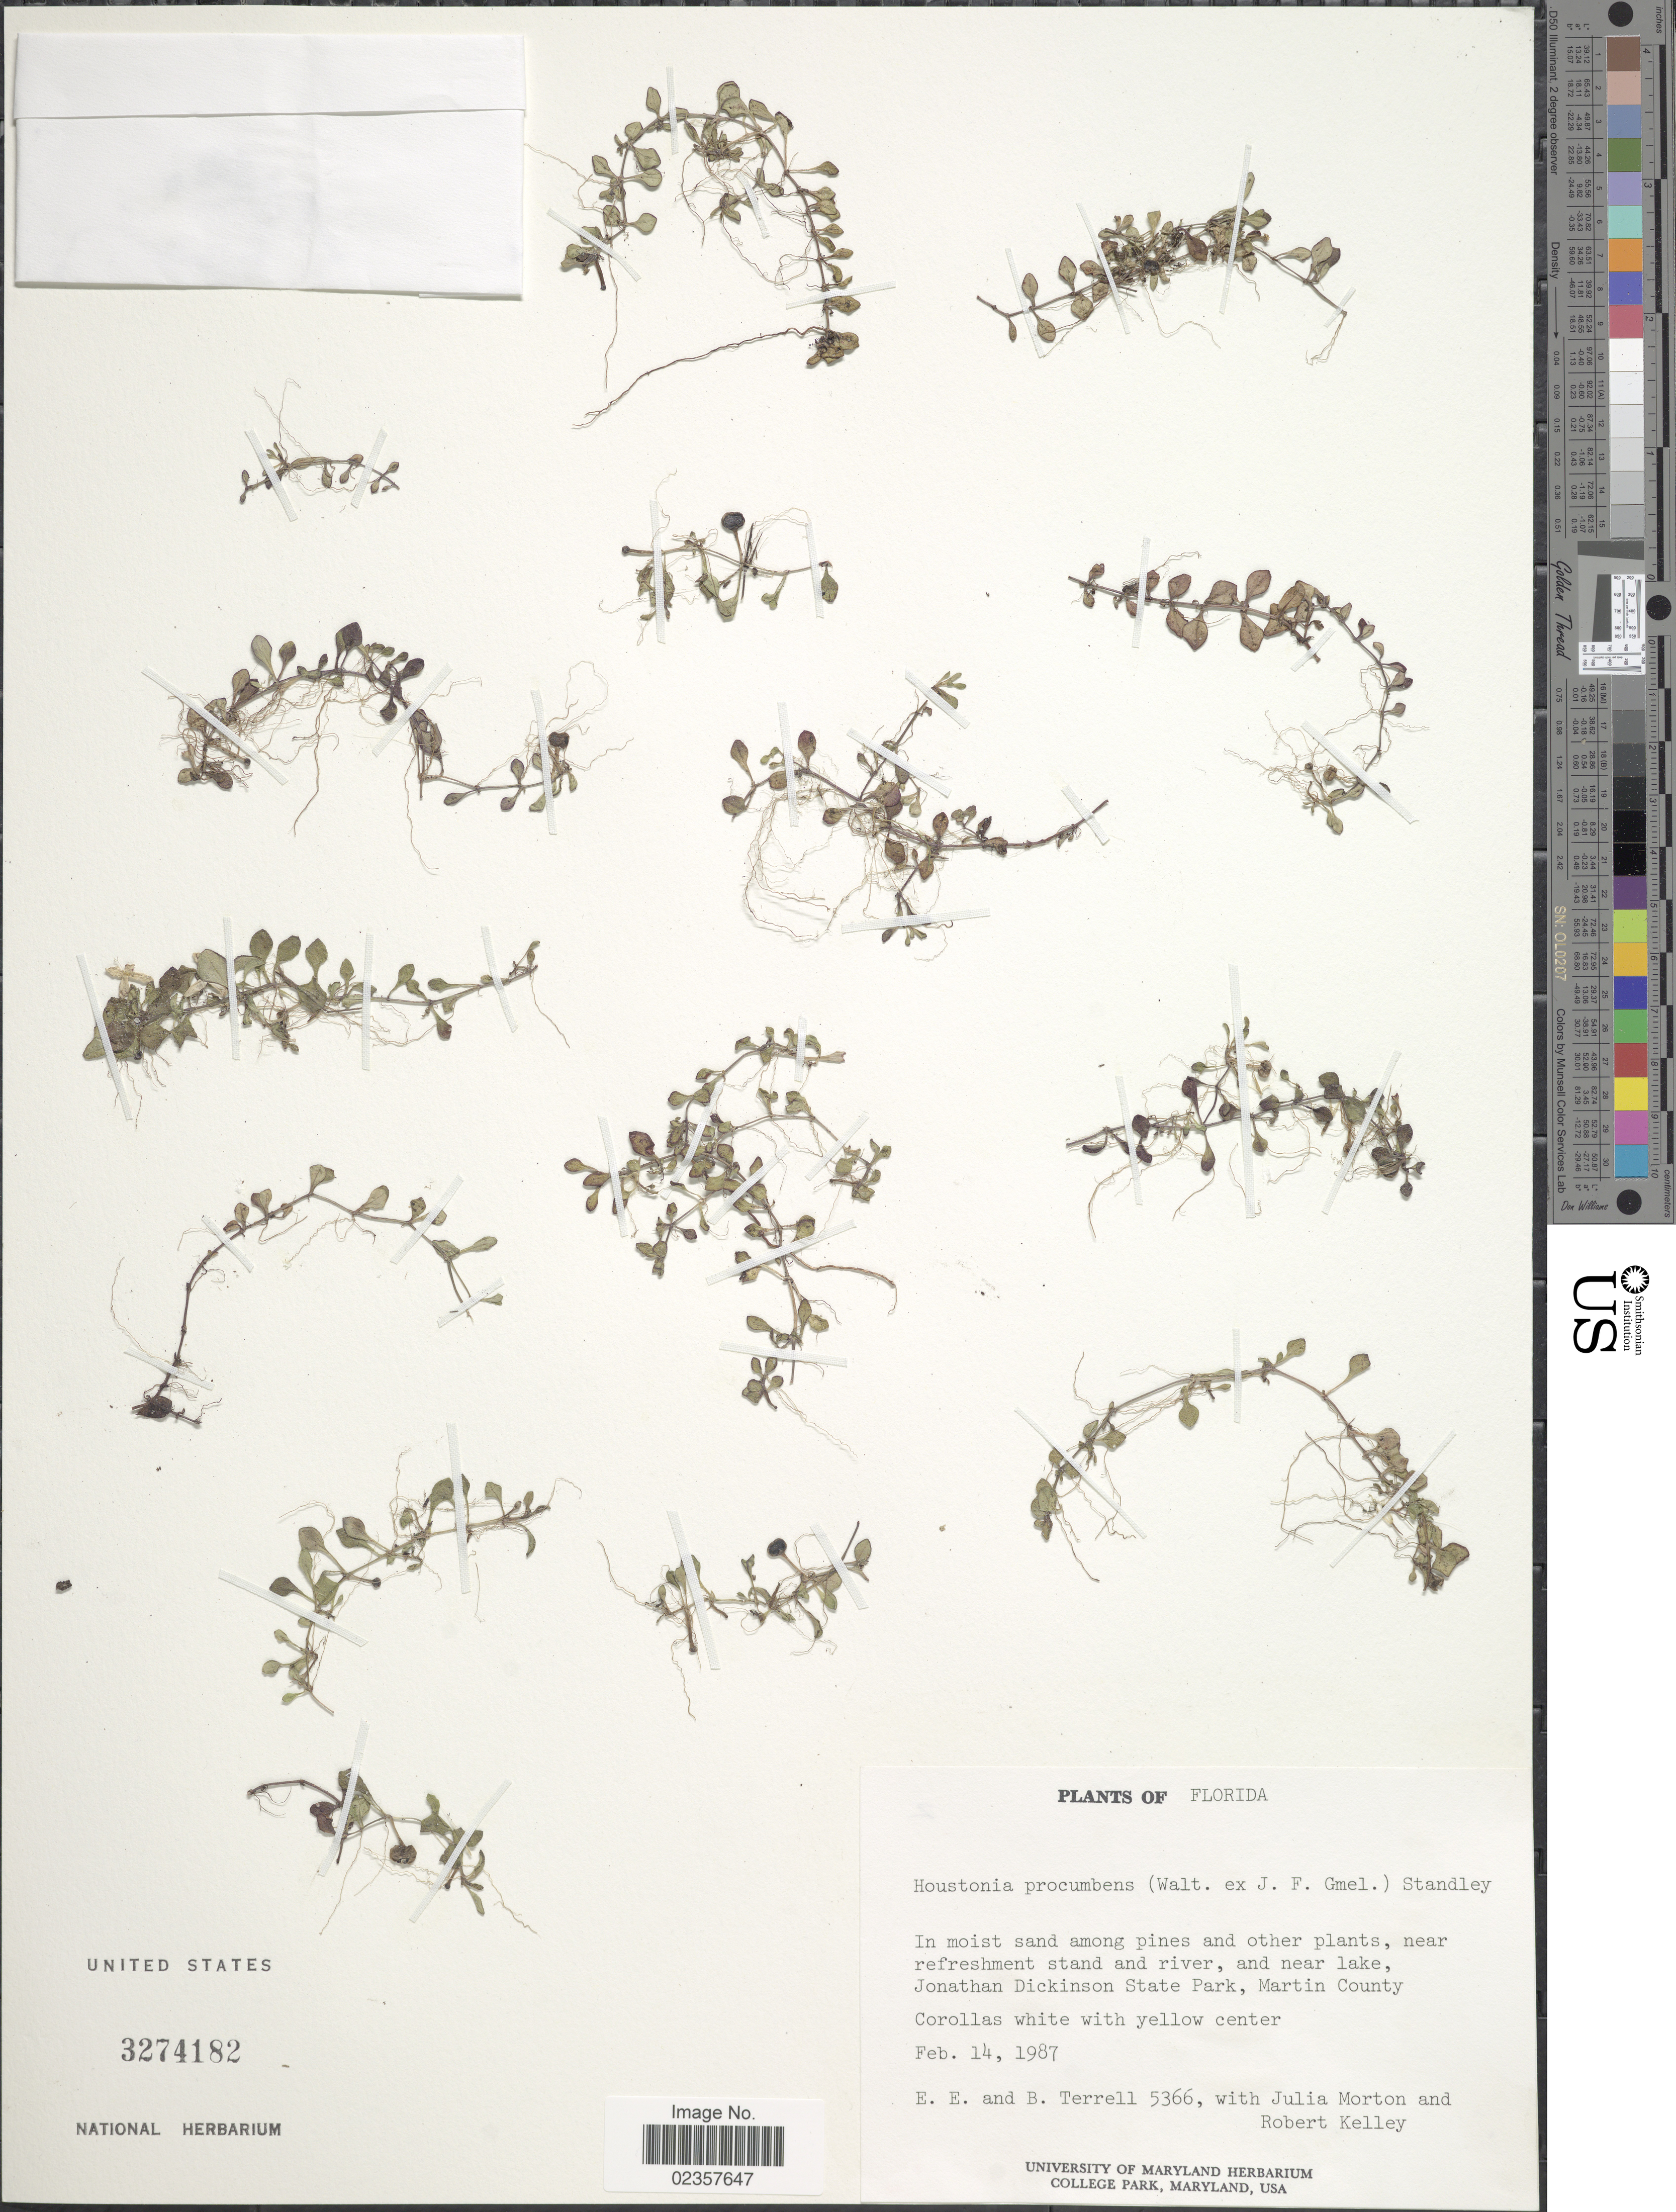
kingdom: Plantae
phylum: Tracheophyta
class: Magnoliopsida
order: Gentianales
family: Rubiaceae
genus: Houstonia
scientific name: Houstonia procumbens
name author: (Walter ex J.F. Gmel.) Standl.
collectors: E. E. Terrell, B. Terrell, J. Morton & R. Kelley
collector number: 5366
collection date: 1987-02-14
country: United States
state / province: Florida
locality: Near refreshment stand and river,and near Lake, Jonathan Dickinson State Park, Martin county.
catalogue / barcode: US 3274182